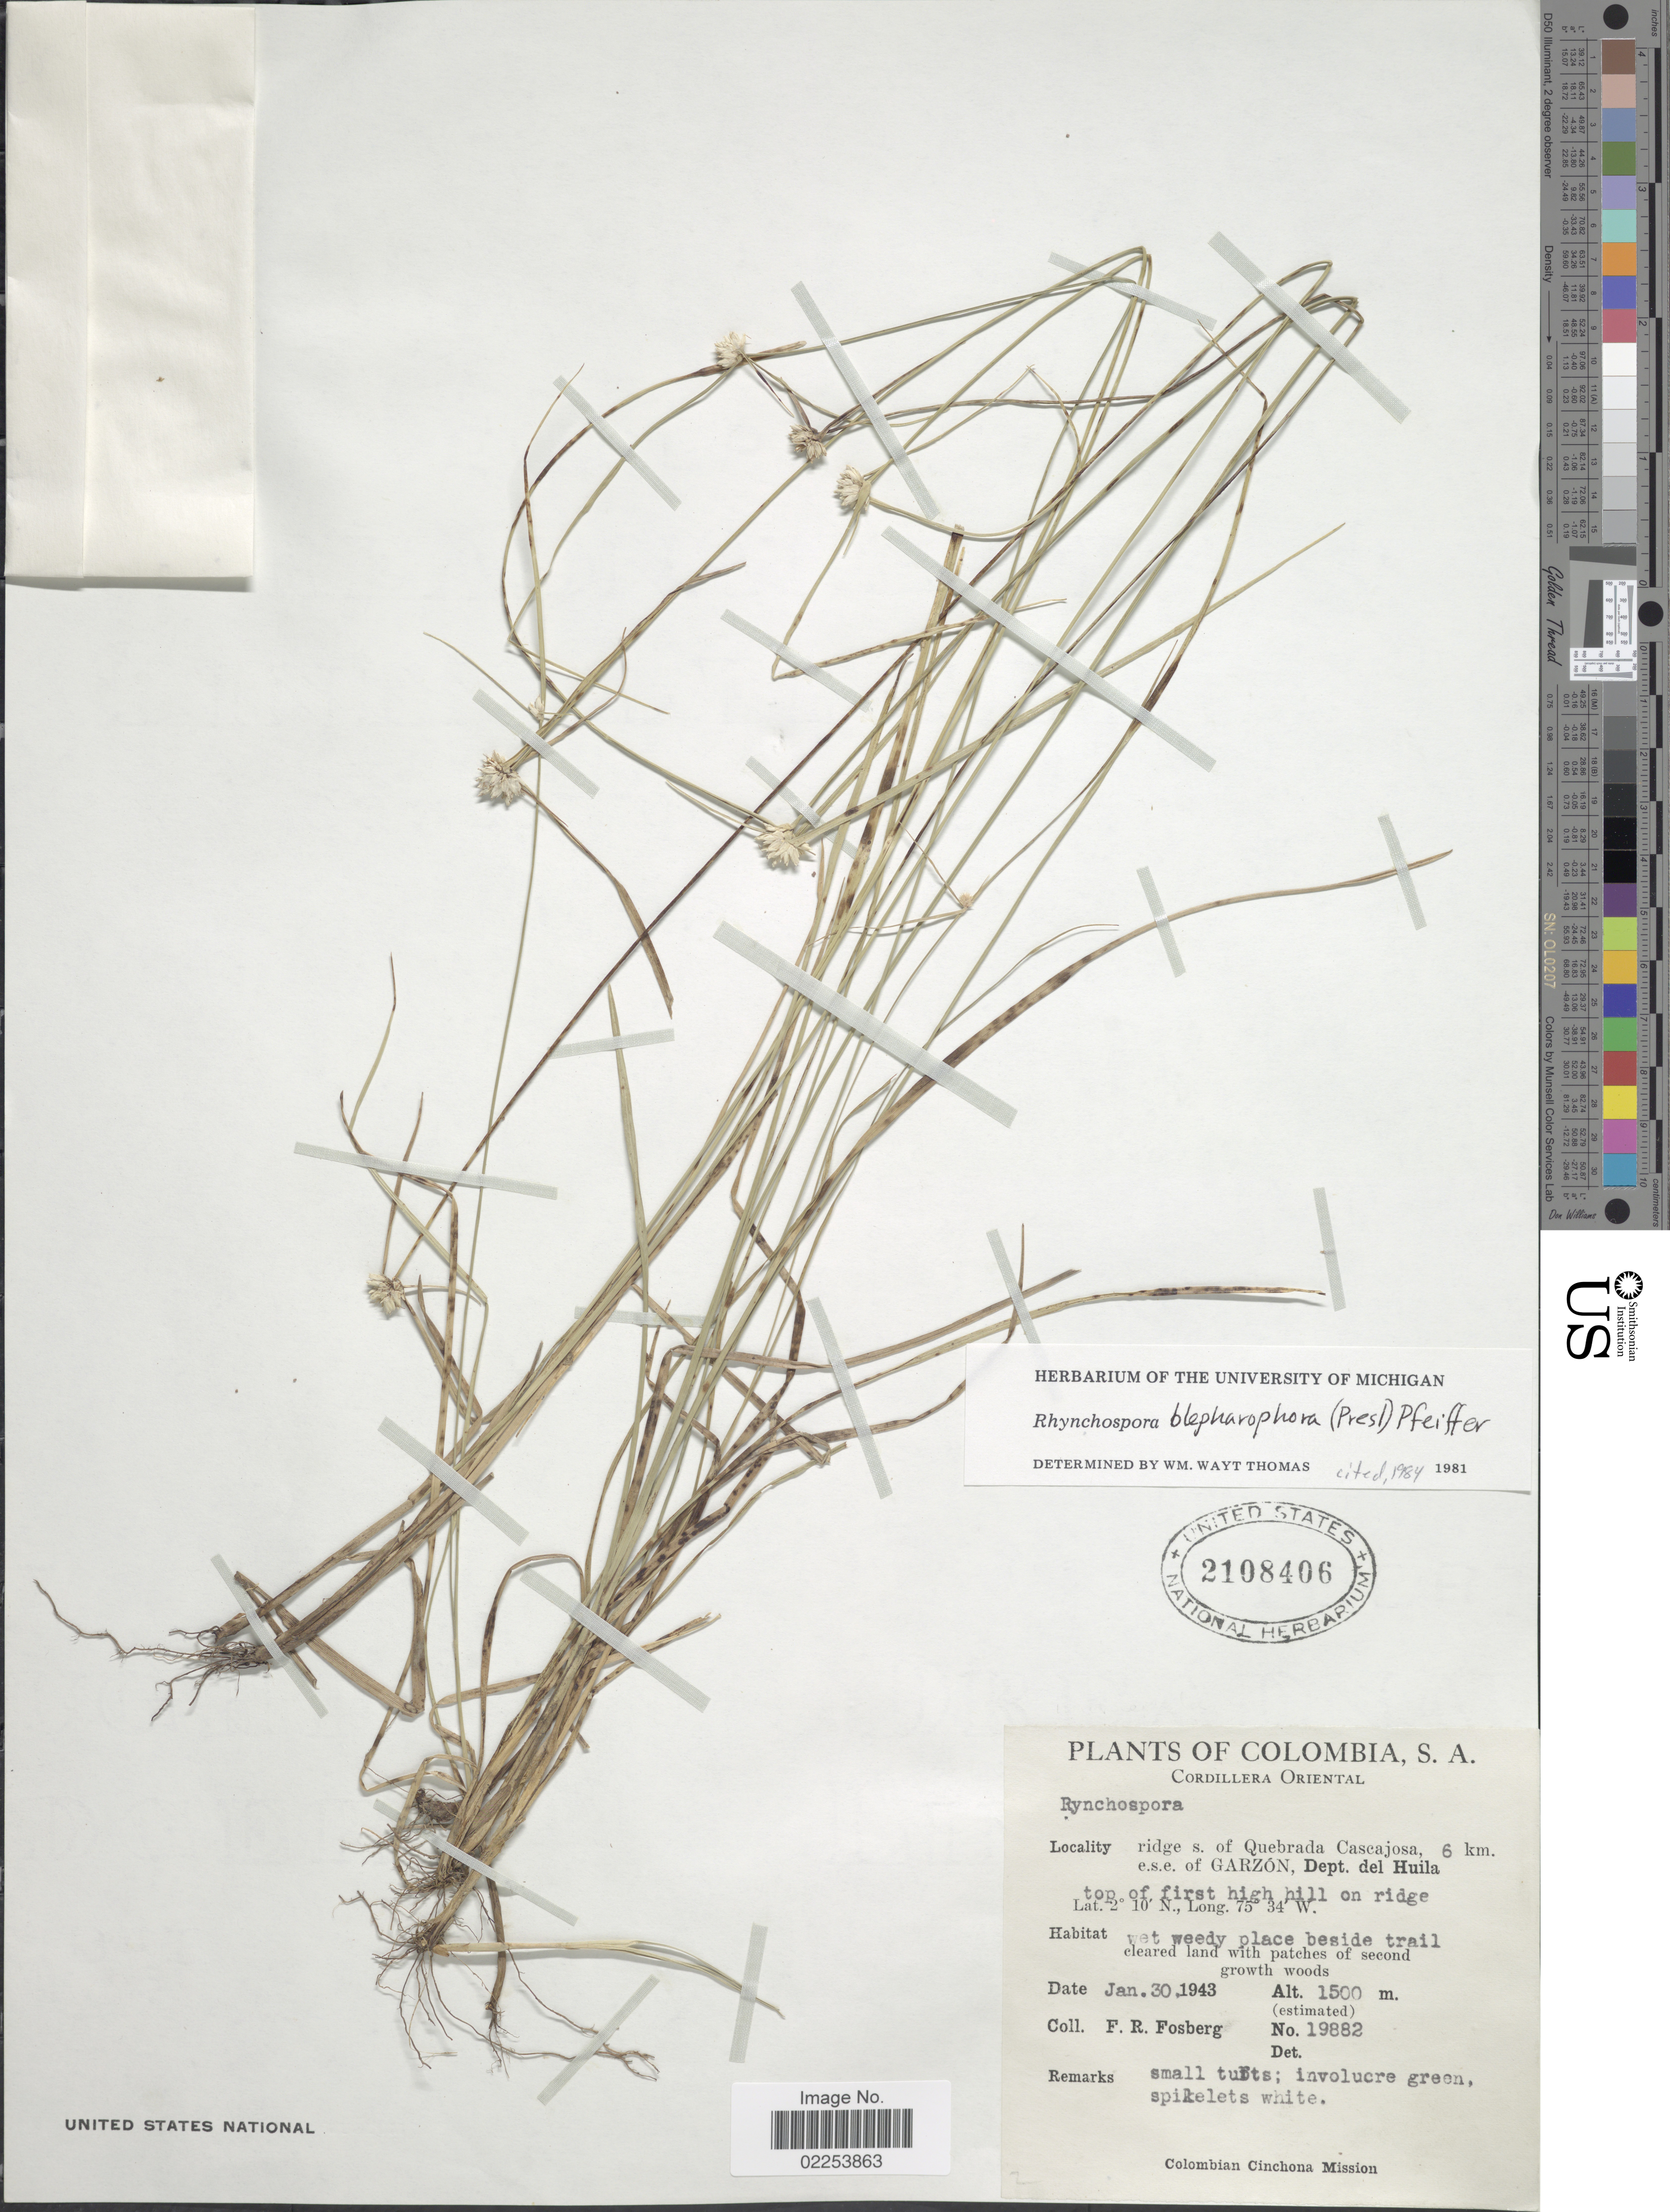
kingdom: Plantae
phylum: Tracheophyta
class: Liliopsida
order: Poales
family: Cyperaceae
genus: Rhynchospora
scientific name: Rhynchospora blepharophora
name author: (J. Presl & C. Presl) H. Pfeiff.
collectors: F. R. Fosberg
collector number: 19882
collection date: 1943-01-30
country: Colombia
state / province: Huila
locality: Cordillera Oriental, Ridge s. of Quebrada Cascajosa, 6 km e.s.e. of Garzon, S. A.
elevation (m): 1500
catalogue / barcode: US 2108406